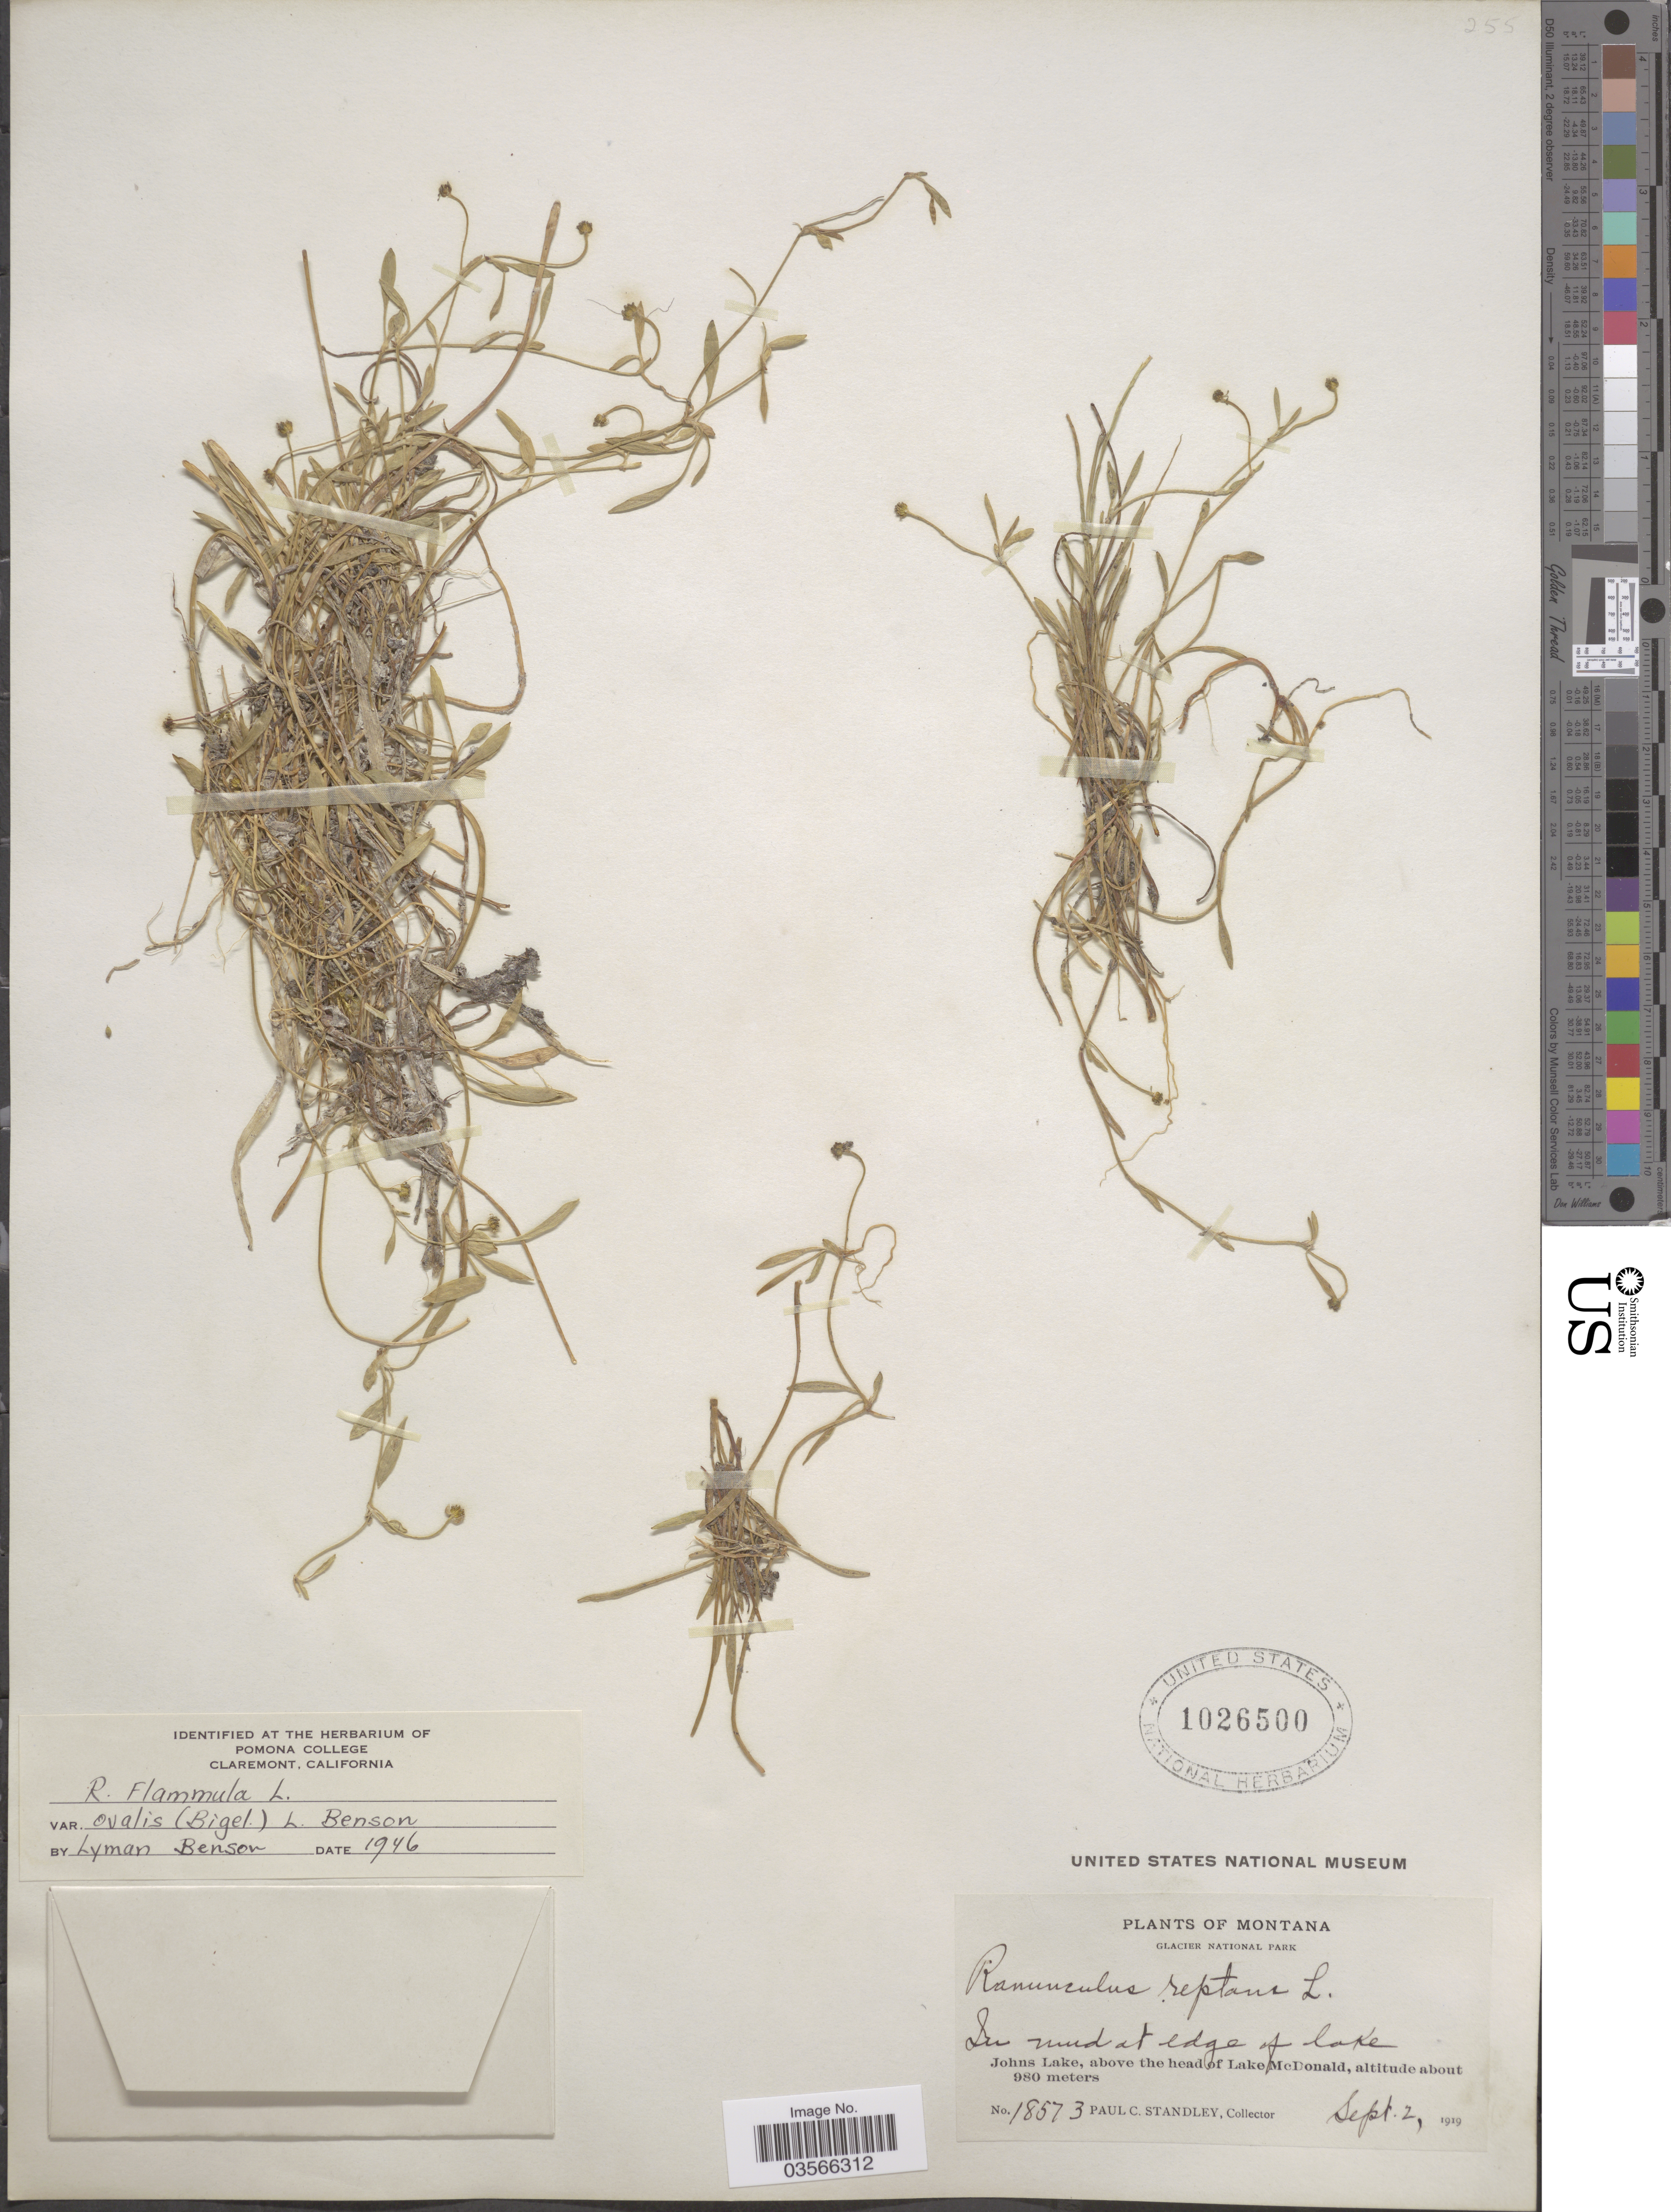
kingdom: Plantae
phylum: Tracheophyta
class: Magnoliopsida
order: Ranunculales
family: Ranunculaceae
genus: Ranunculus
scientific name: Ranunculus flammula var. ovalis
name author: (J.M. Bigelow) L.D. Benson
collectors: P. C. Standley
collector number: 18573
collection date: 1919-09-02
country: United States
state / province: Montana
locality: Glacier National Park. Johns Lake, above the head of Lake McDonald.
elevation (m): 980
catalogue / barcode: US 1026500